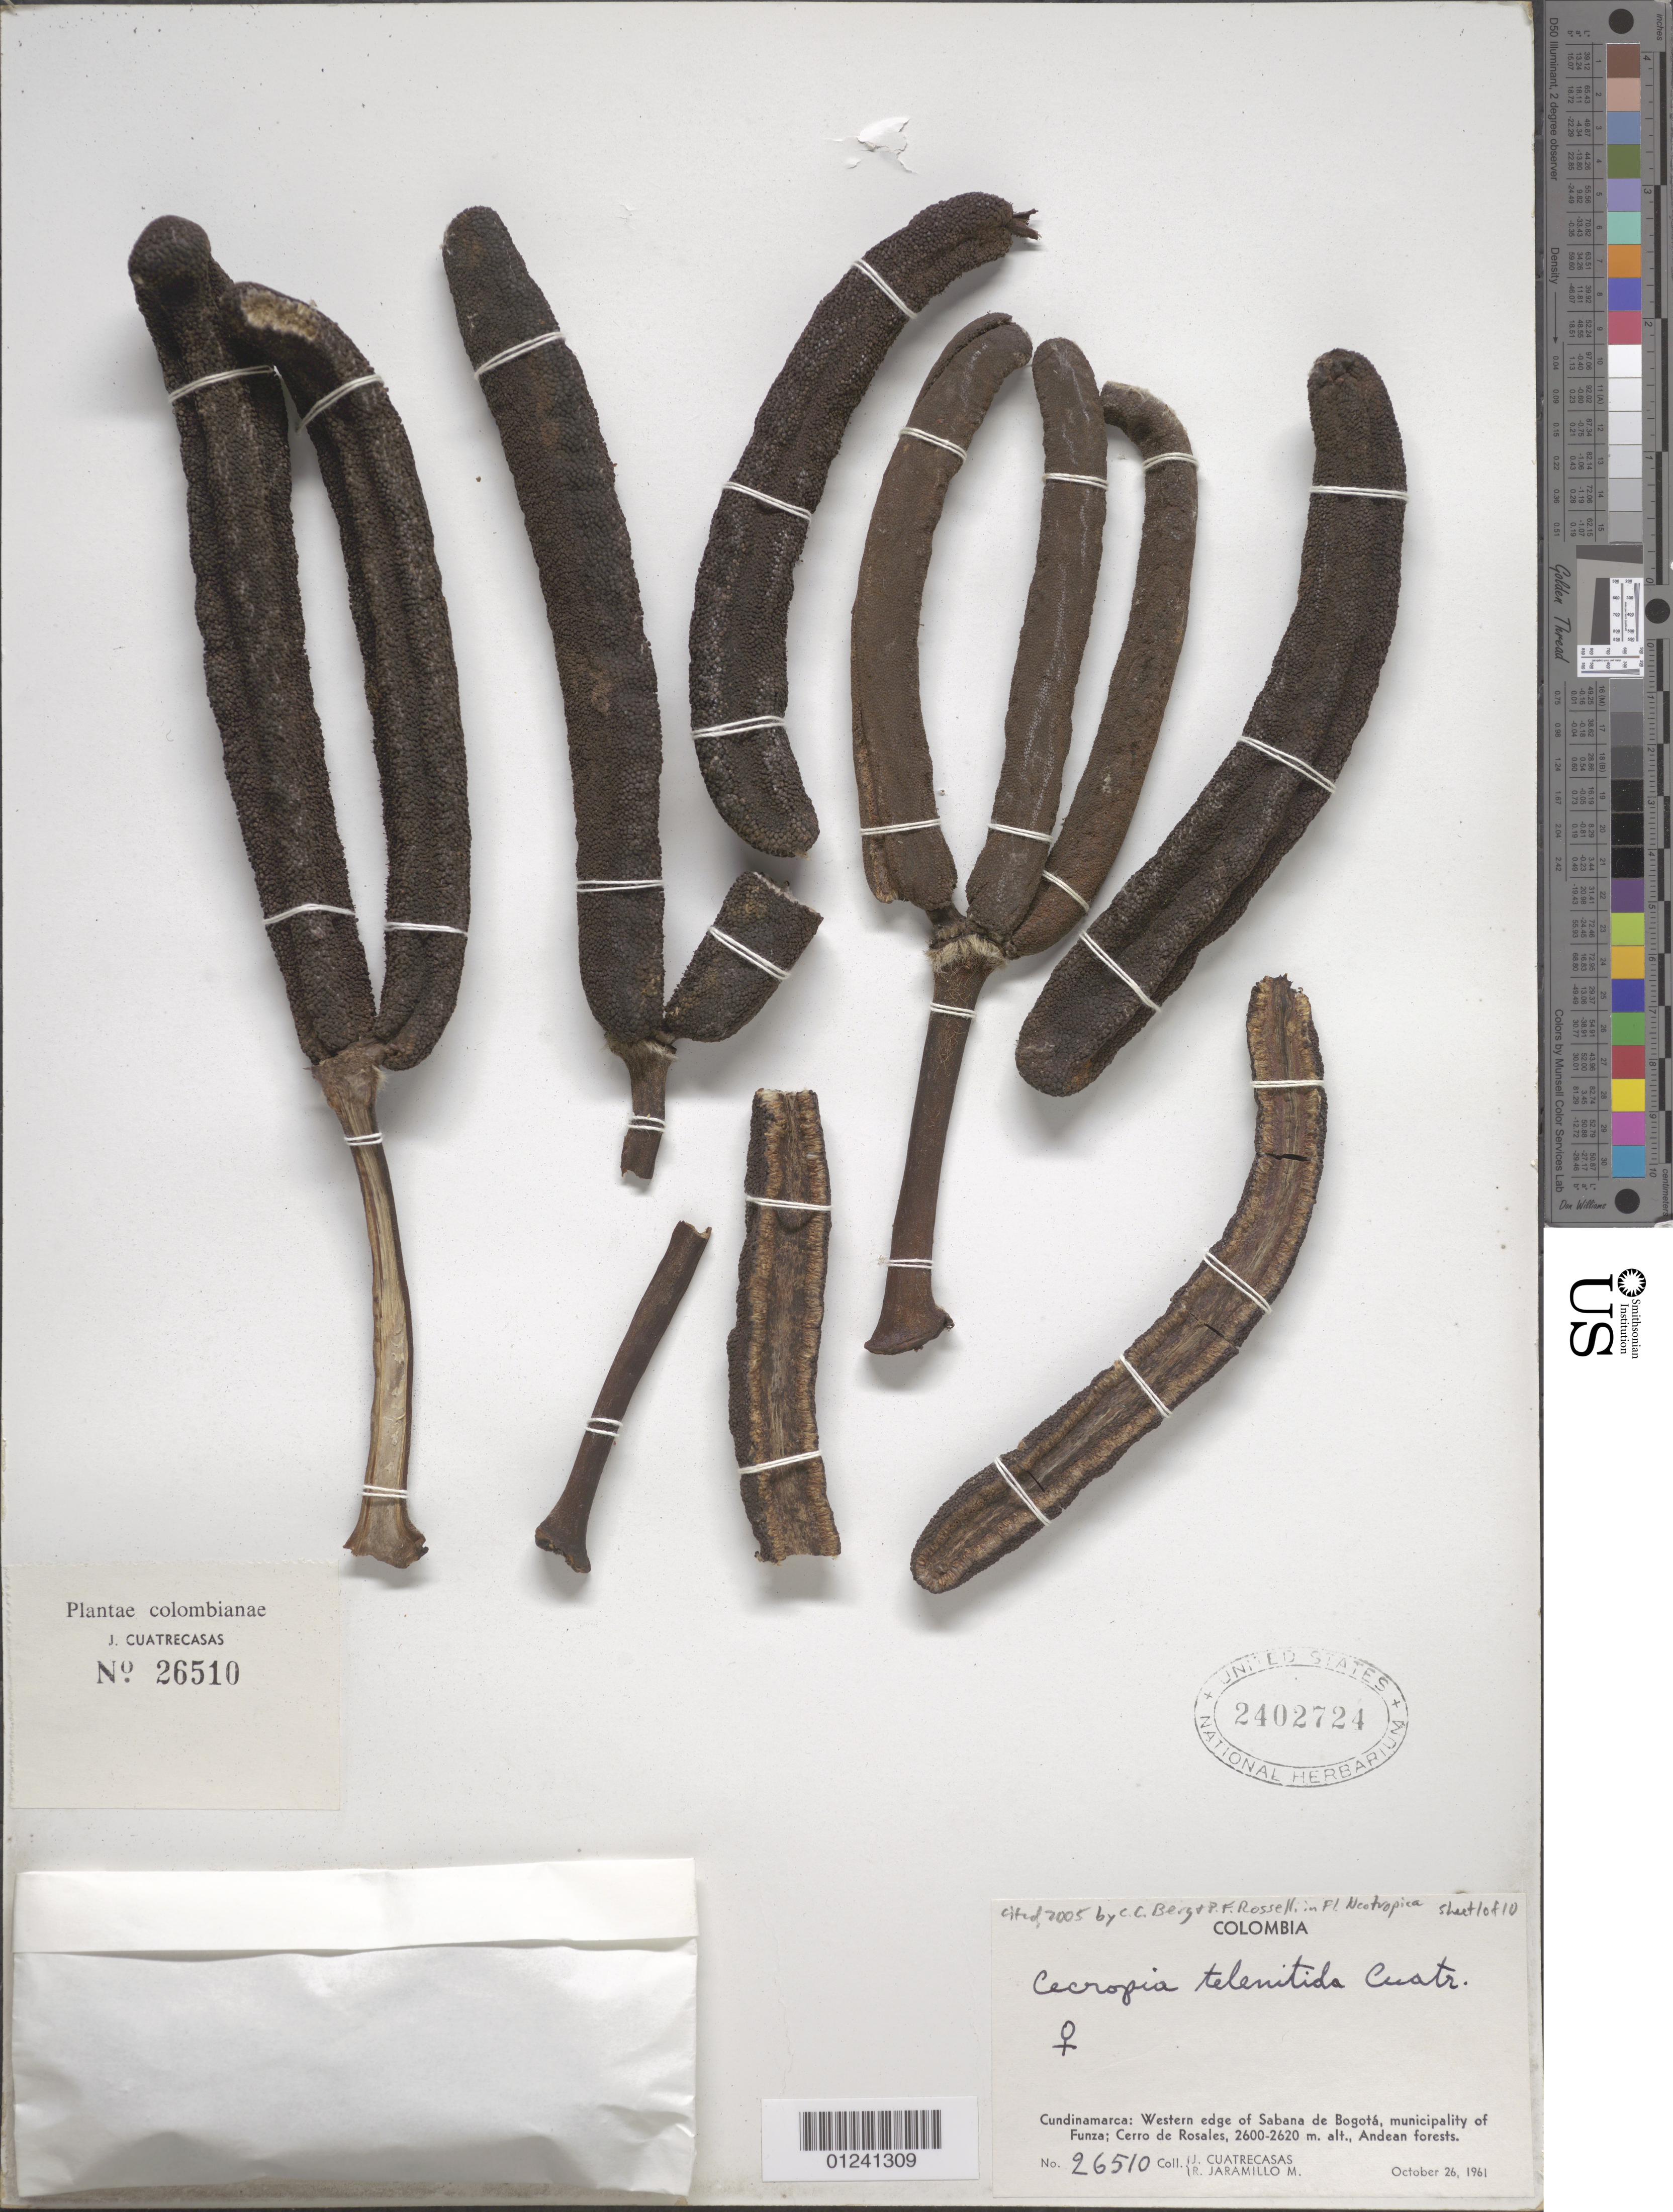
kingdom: Plantae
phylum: Tracheophyta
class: Magnoliopsida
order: Rosales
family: Urticaceae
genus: Cecropia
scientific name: Cecropia telenitida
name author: Cuatrec.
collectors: J. Cuatrecasas & R. Jaramillo M.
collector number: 26510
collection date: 1961-10-26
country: Colombia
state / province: Cundinamarca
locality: Western edge of Sabana de Bogota, municpality of Funza; Cerro de Rosales; Andean Forests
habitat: Andean forests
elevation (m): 2600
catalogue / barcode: US 2402724